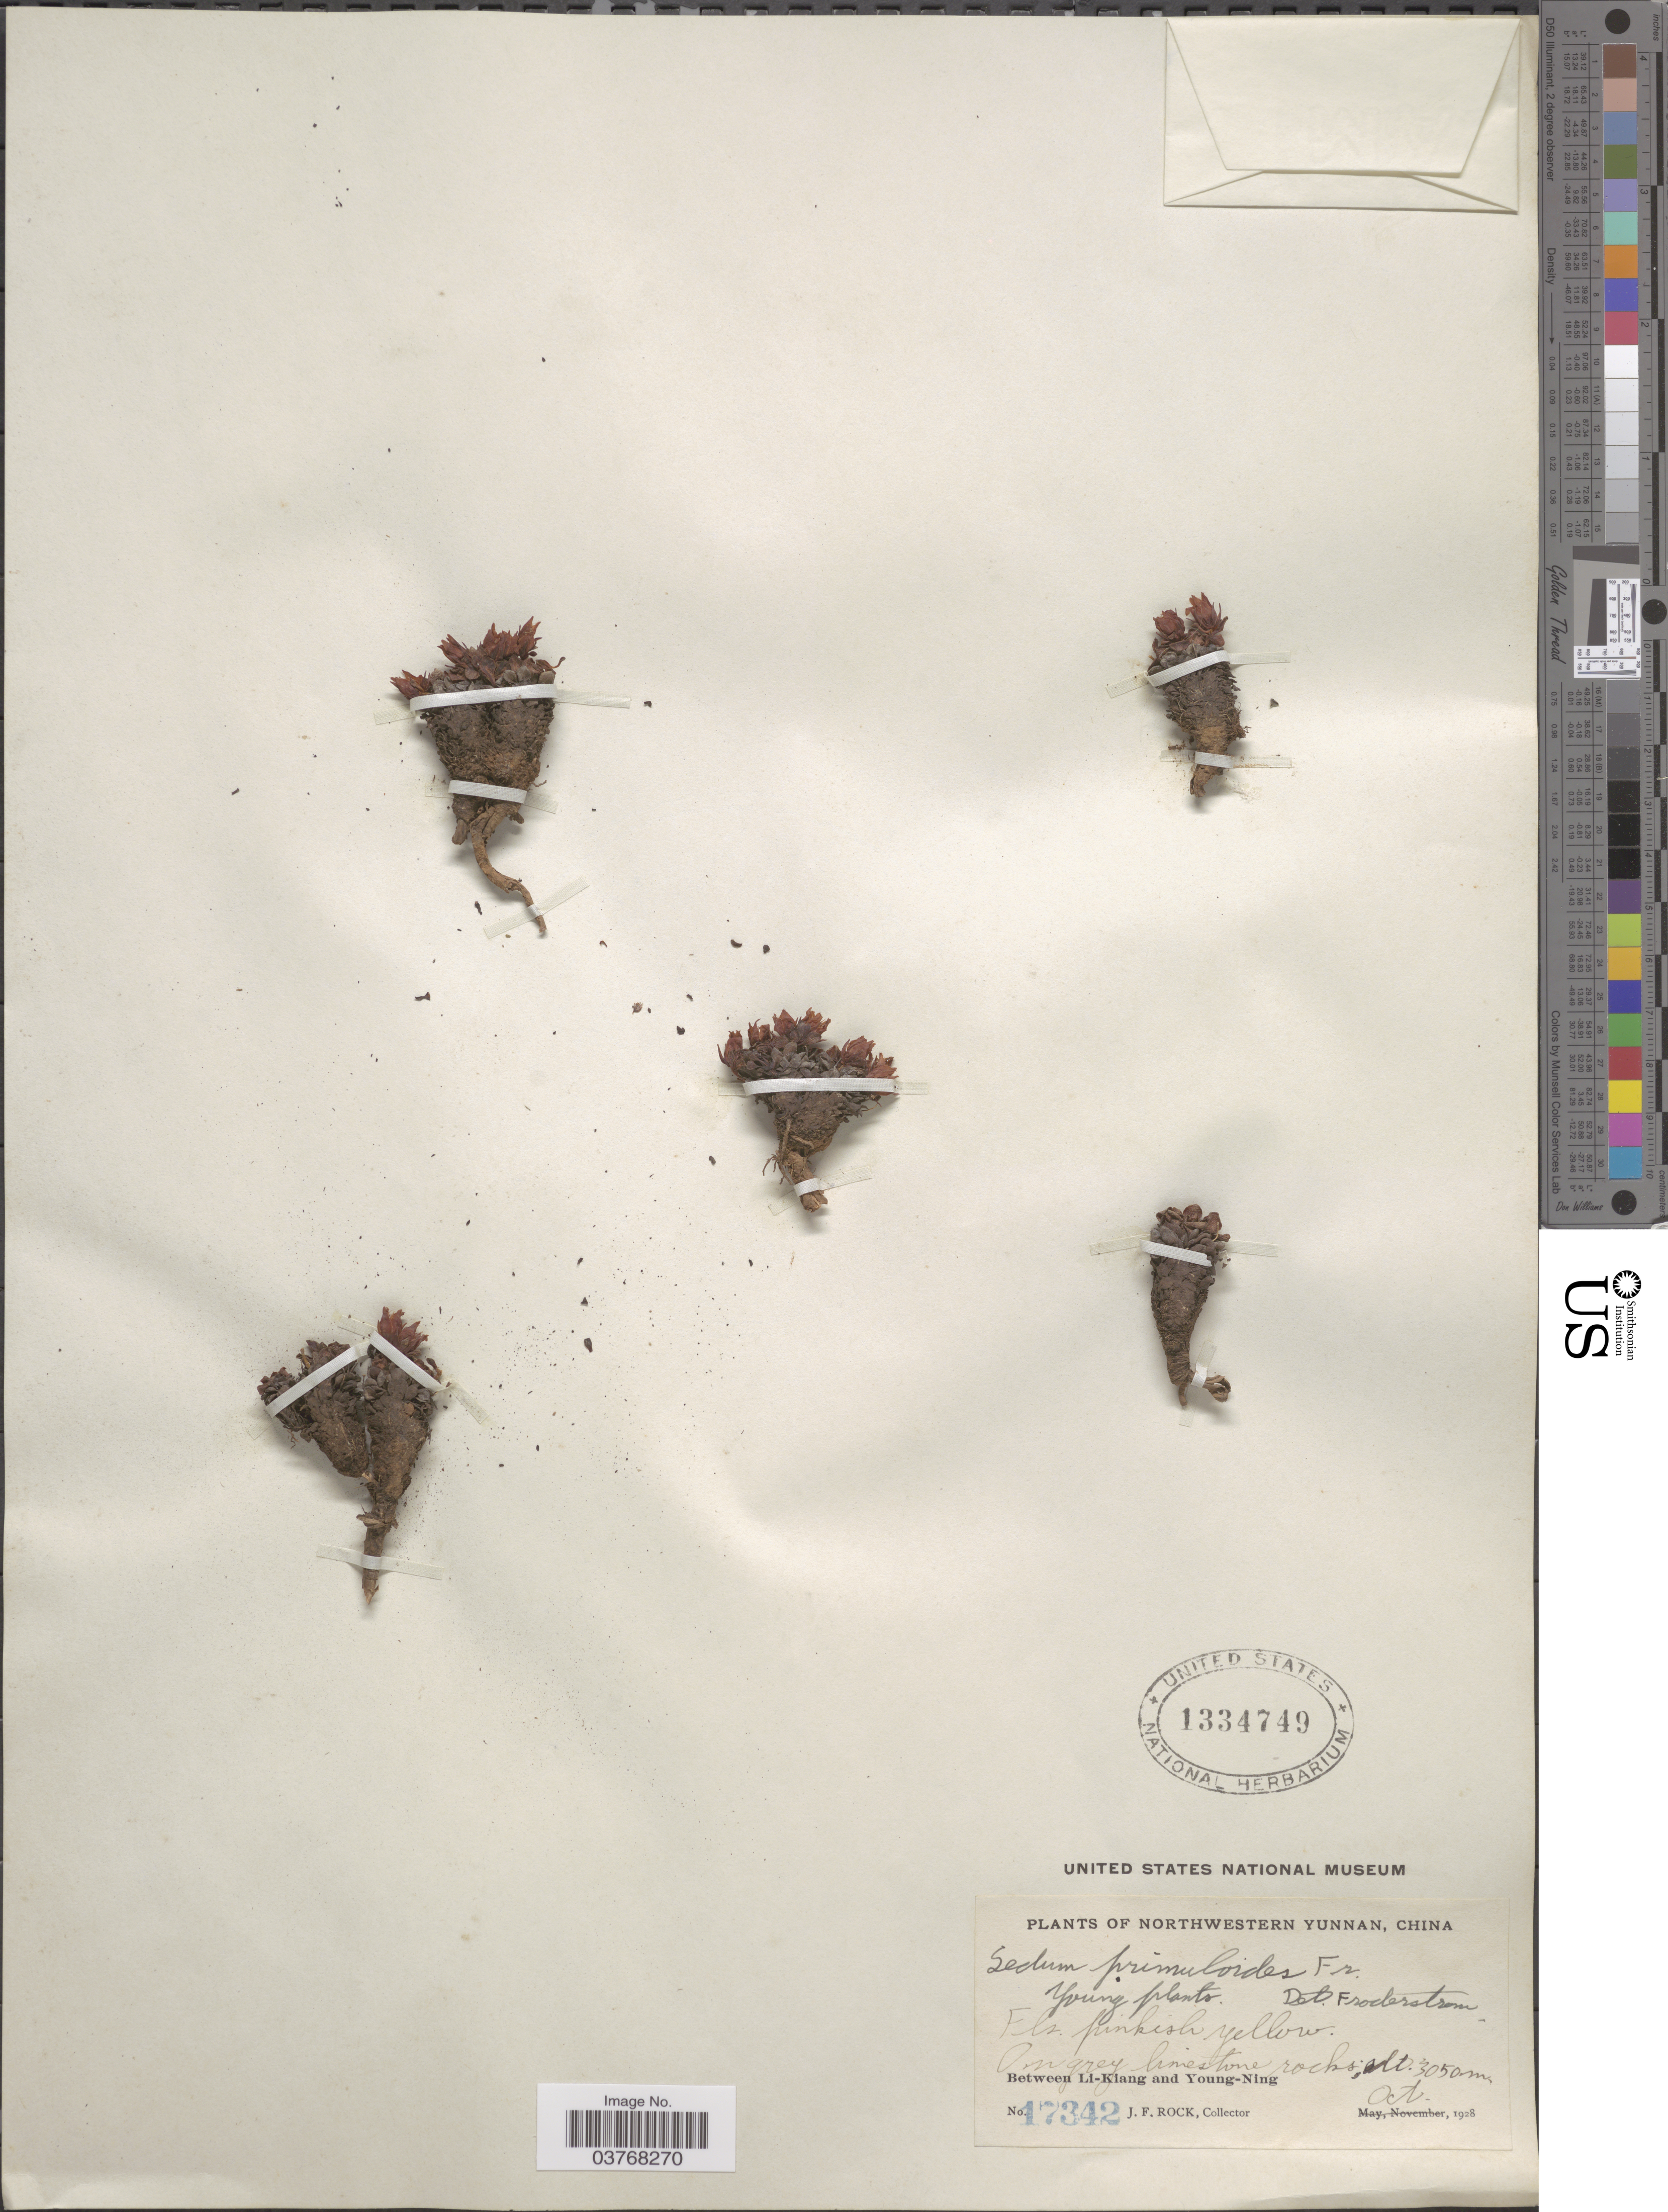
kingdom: Plantae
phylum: Tracheophyta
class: Magnoliopsida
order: Saxifragales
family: Crassulaceae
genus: Rhodiola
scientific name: Rhodiola primuloides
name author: (Franch.) S.H. Fu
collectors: J. Rock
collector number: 17342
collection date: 1928-10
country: China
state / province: Yunnan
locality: Northwestern Yunnan. On grey limestone rocks. Between Li-Kiang and Young-Ning.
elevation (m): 3050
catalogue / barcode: US 1334749